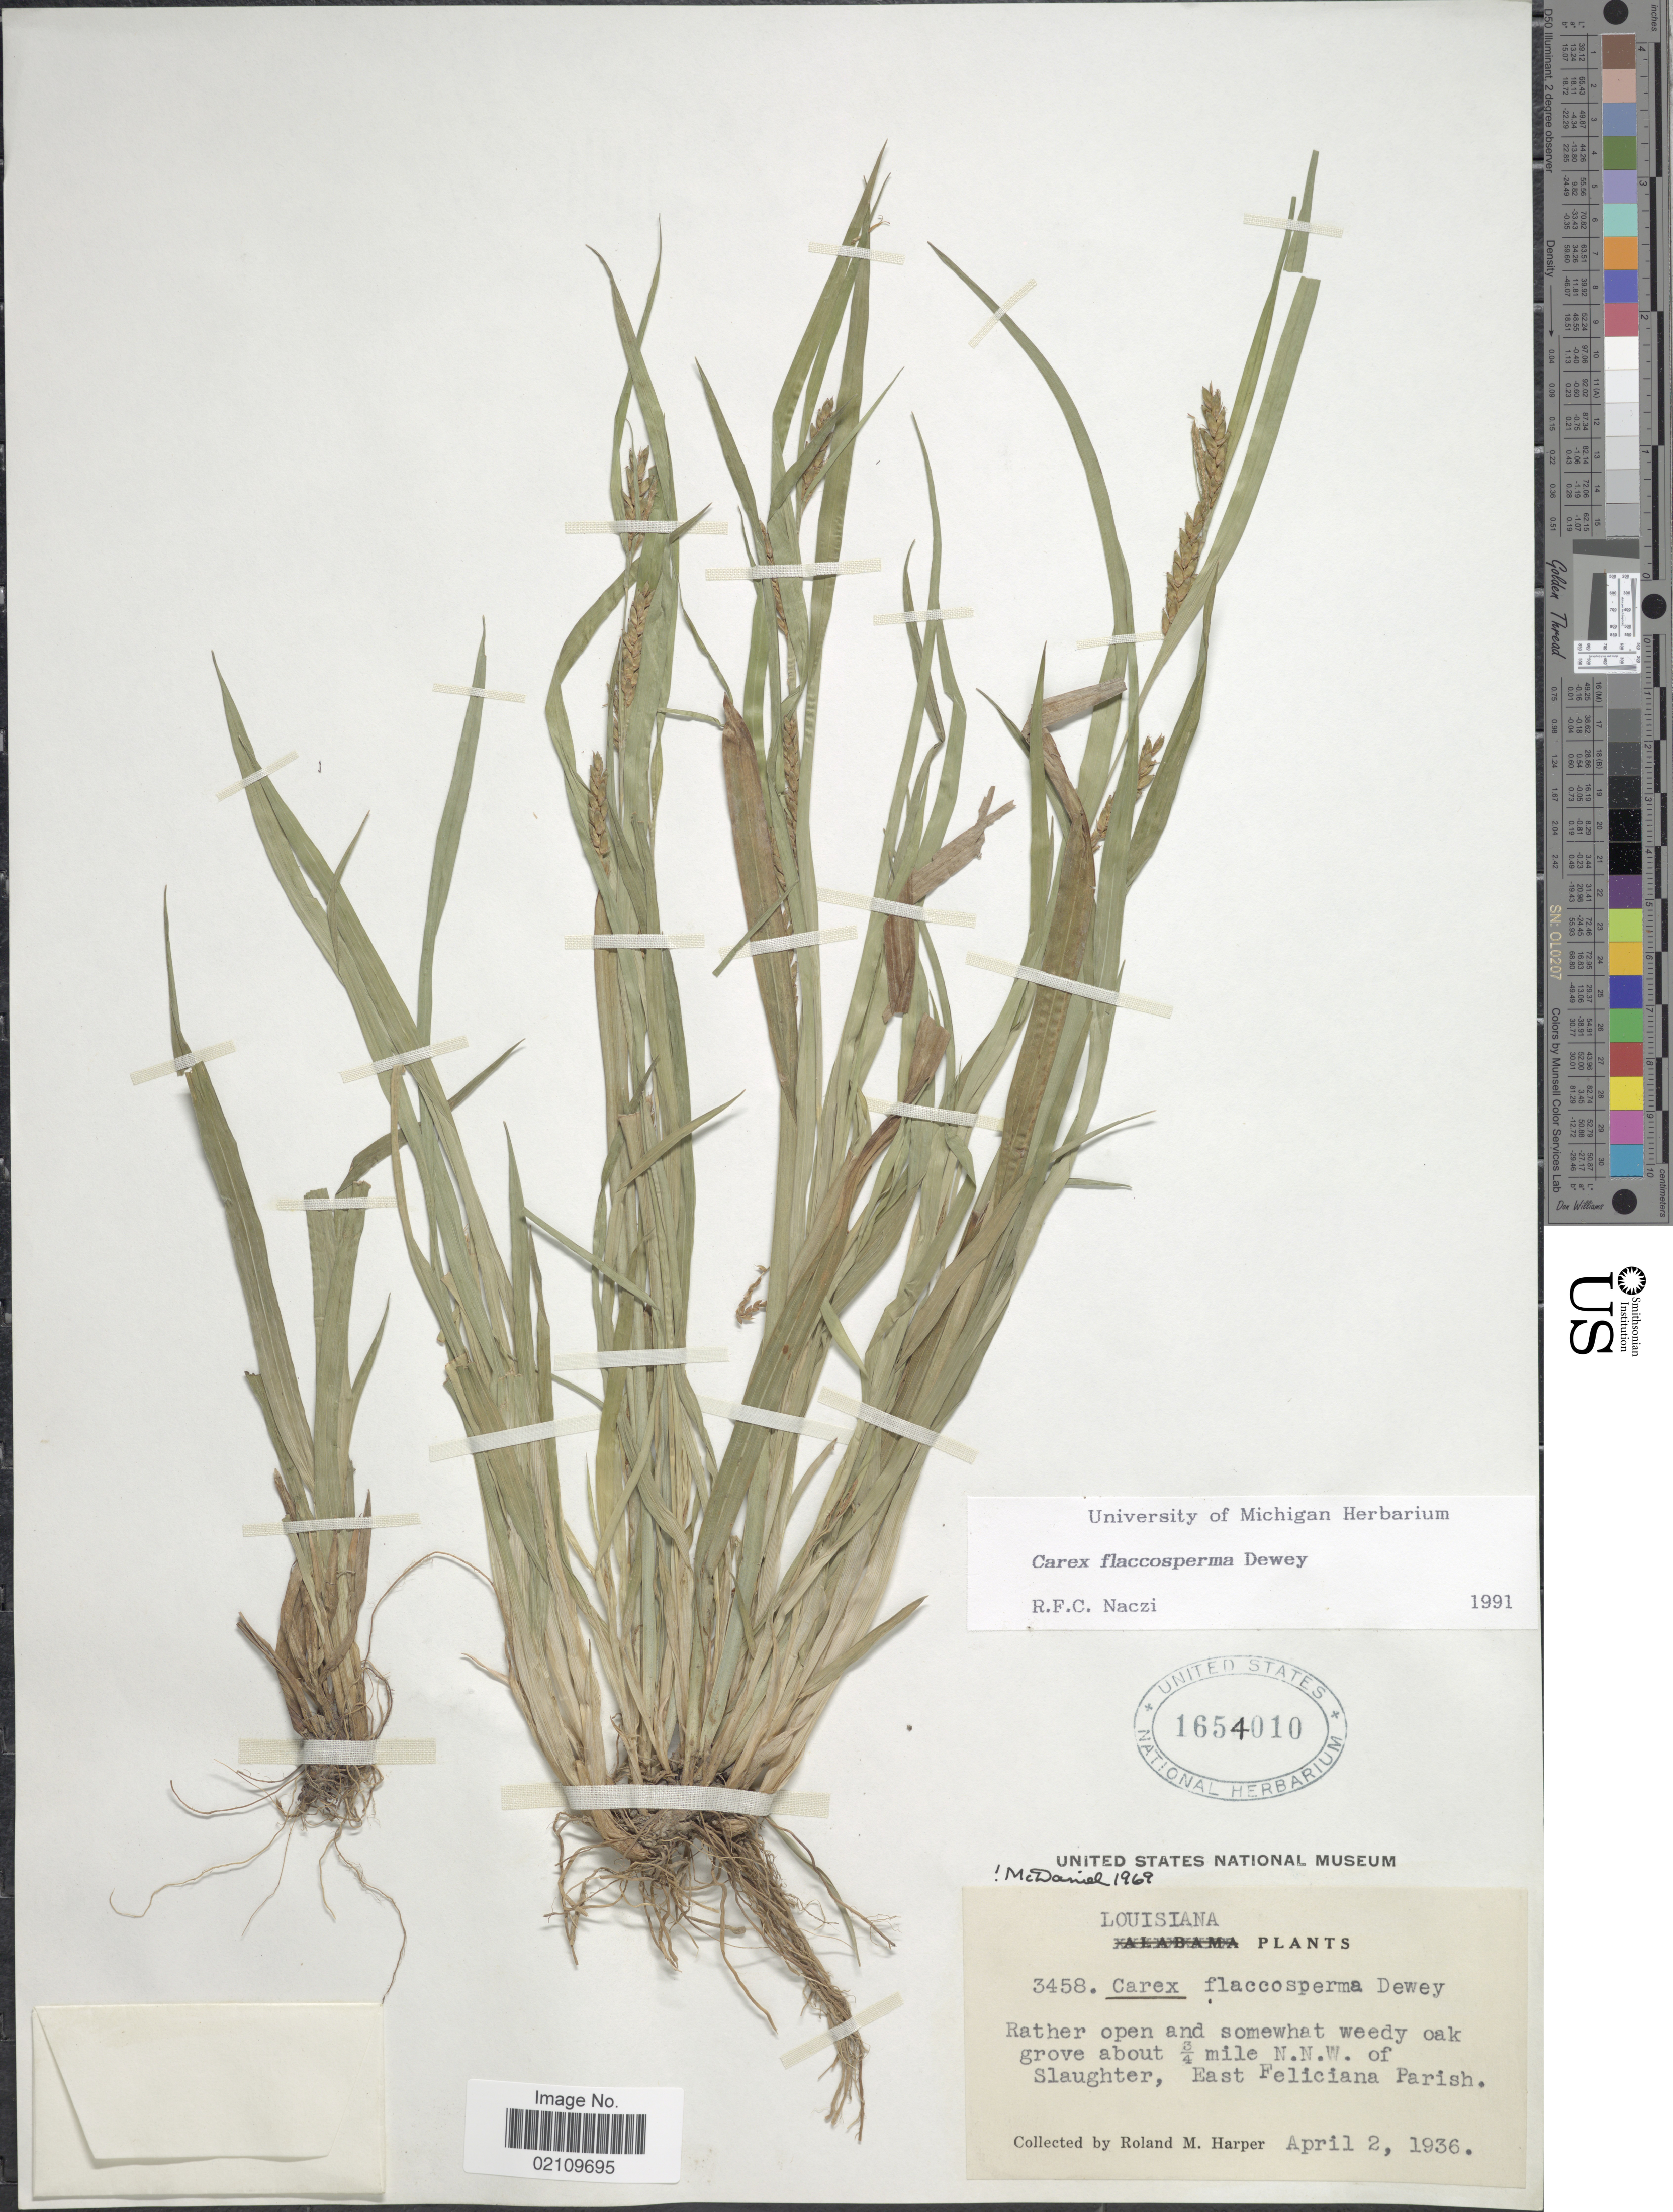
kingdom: Plantae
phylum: Tracheophyta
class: Liliopsida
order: Poales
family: Cyperaceae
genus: Carex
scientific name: Carex flaccosperma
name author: Dewey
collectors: R. M. Harper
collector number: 3458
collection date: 1936-04-02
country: United States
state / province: Louisiana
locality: About ¾ mile N.N.W. of Slaughter, East Feliciana Parish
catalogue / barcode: US 1654010